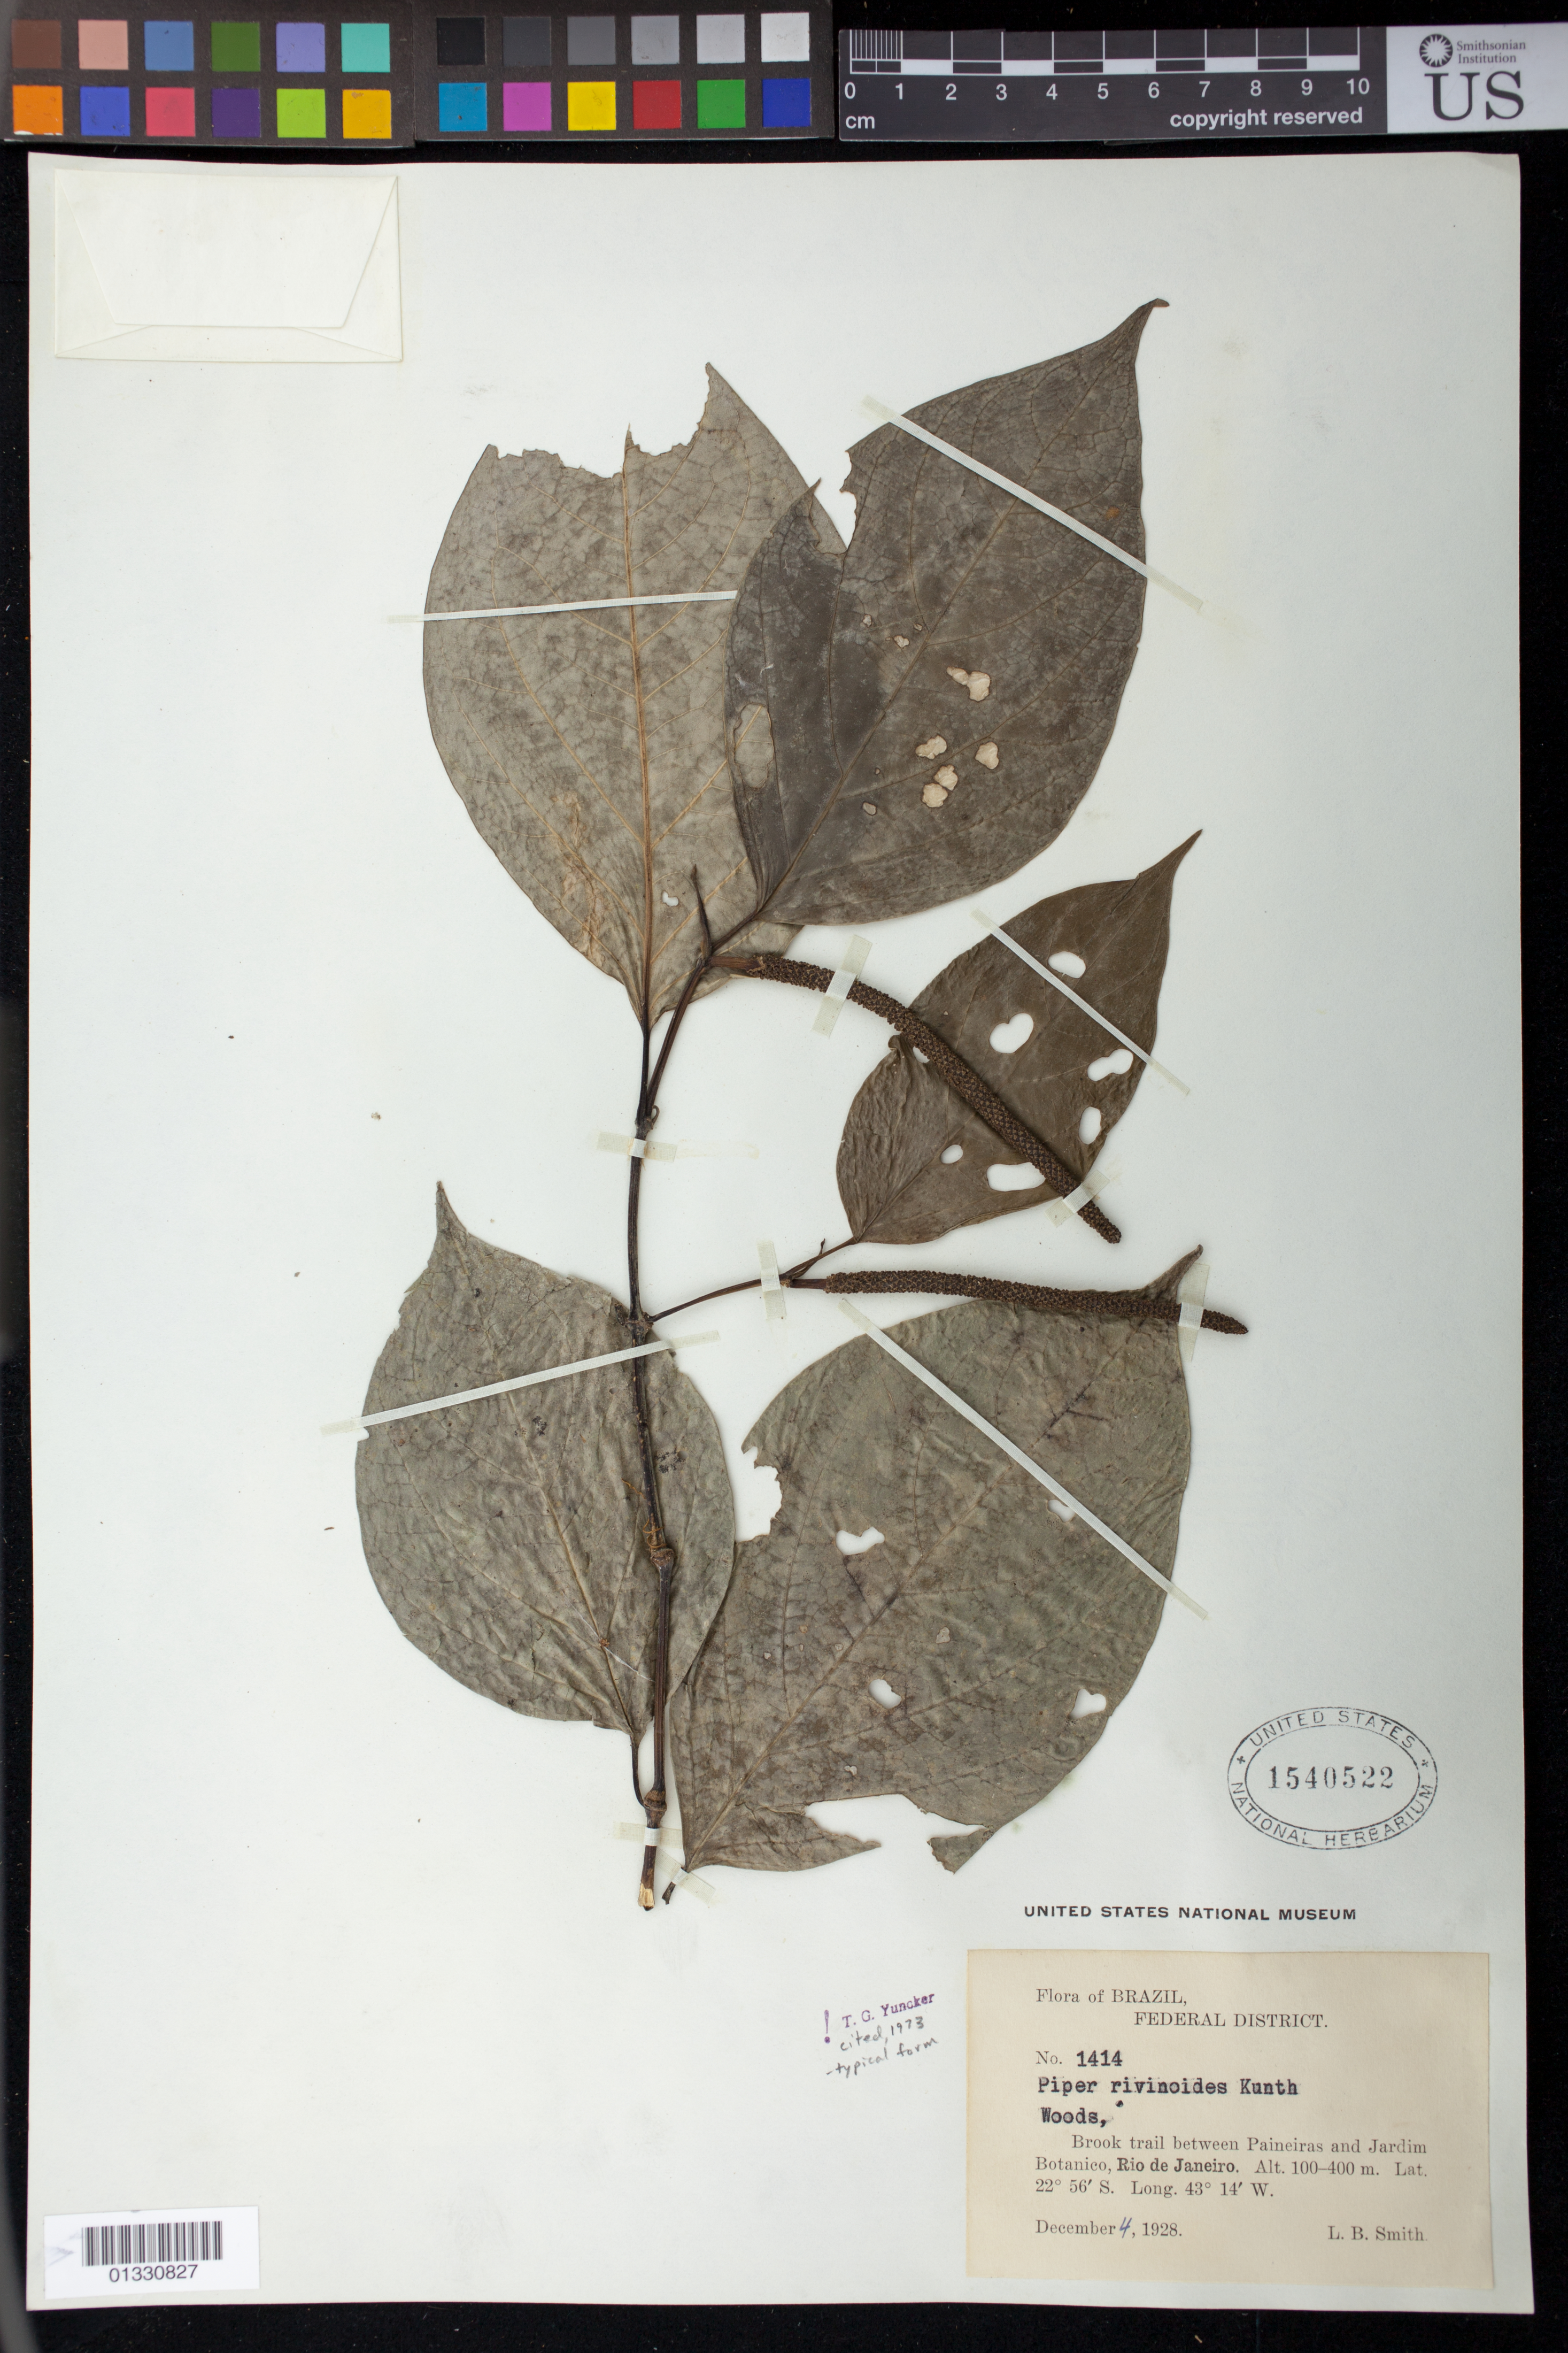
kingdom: Plantae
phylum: Tracheophyta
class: Magnoliopsida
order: Piperales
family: Piperaceae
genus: Piper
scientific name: Piper rivinoides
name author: Kunth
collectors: L. Smith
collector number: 1414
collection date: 1928-12-04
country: Brazil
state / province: Rio de Janeiro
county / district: Rio de Janeiro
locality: Brook trail between Paineiras and Jardim Botanico, Rio de Janeiro.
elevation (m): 100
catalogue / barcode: US 1540522